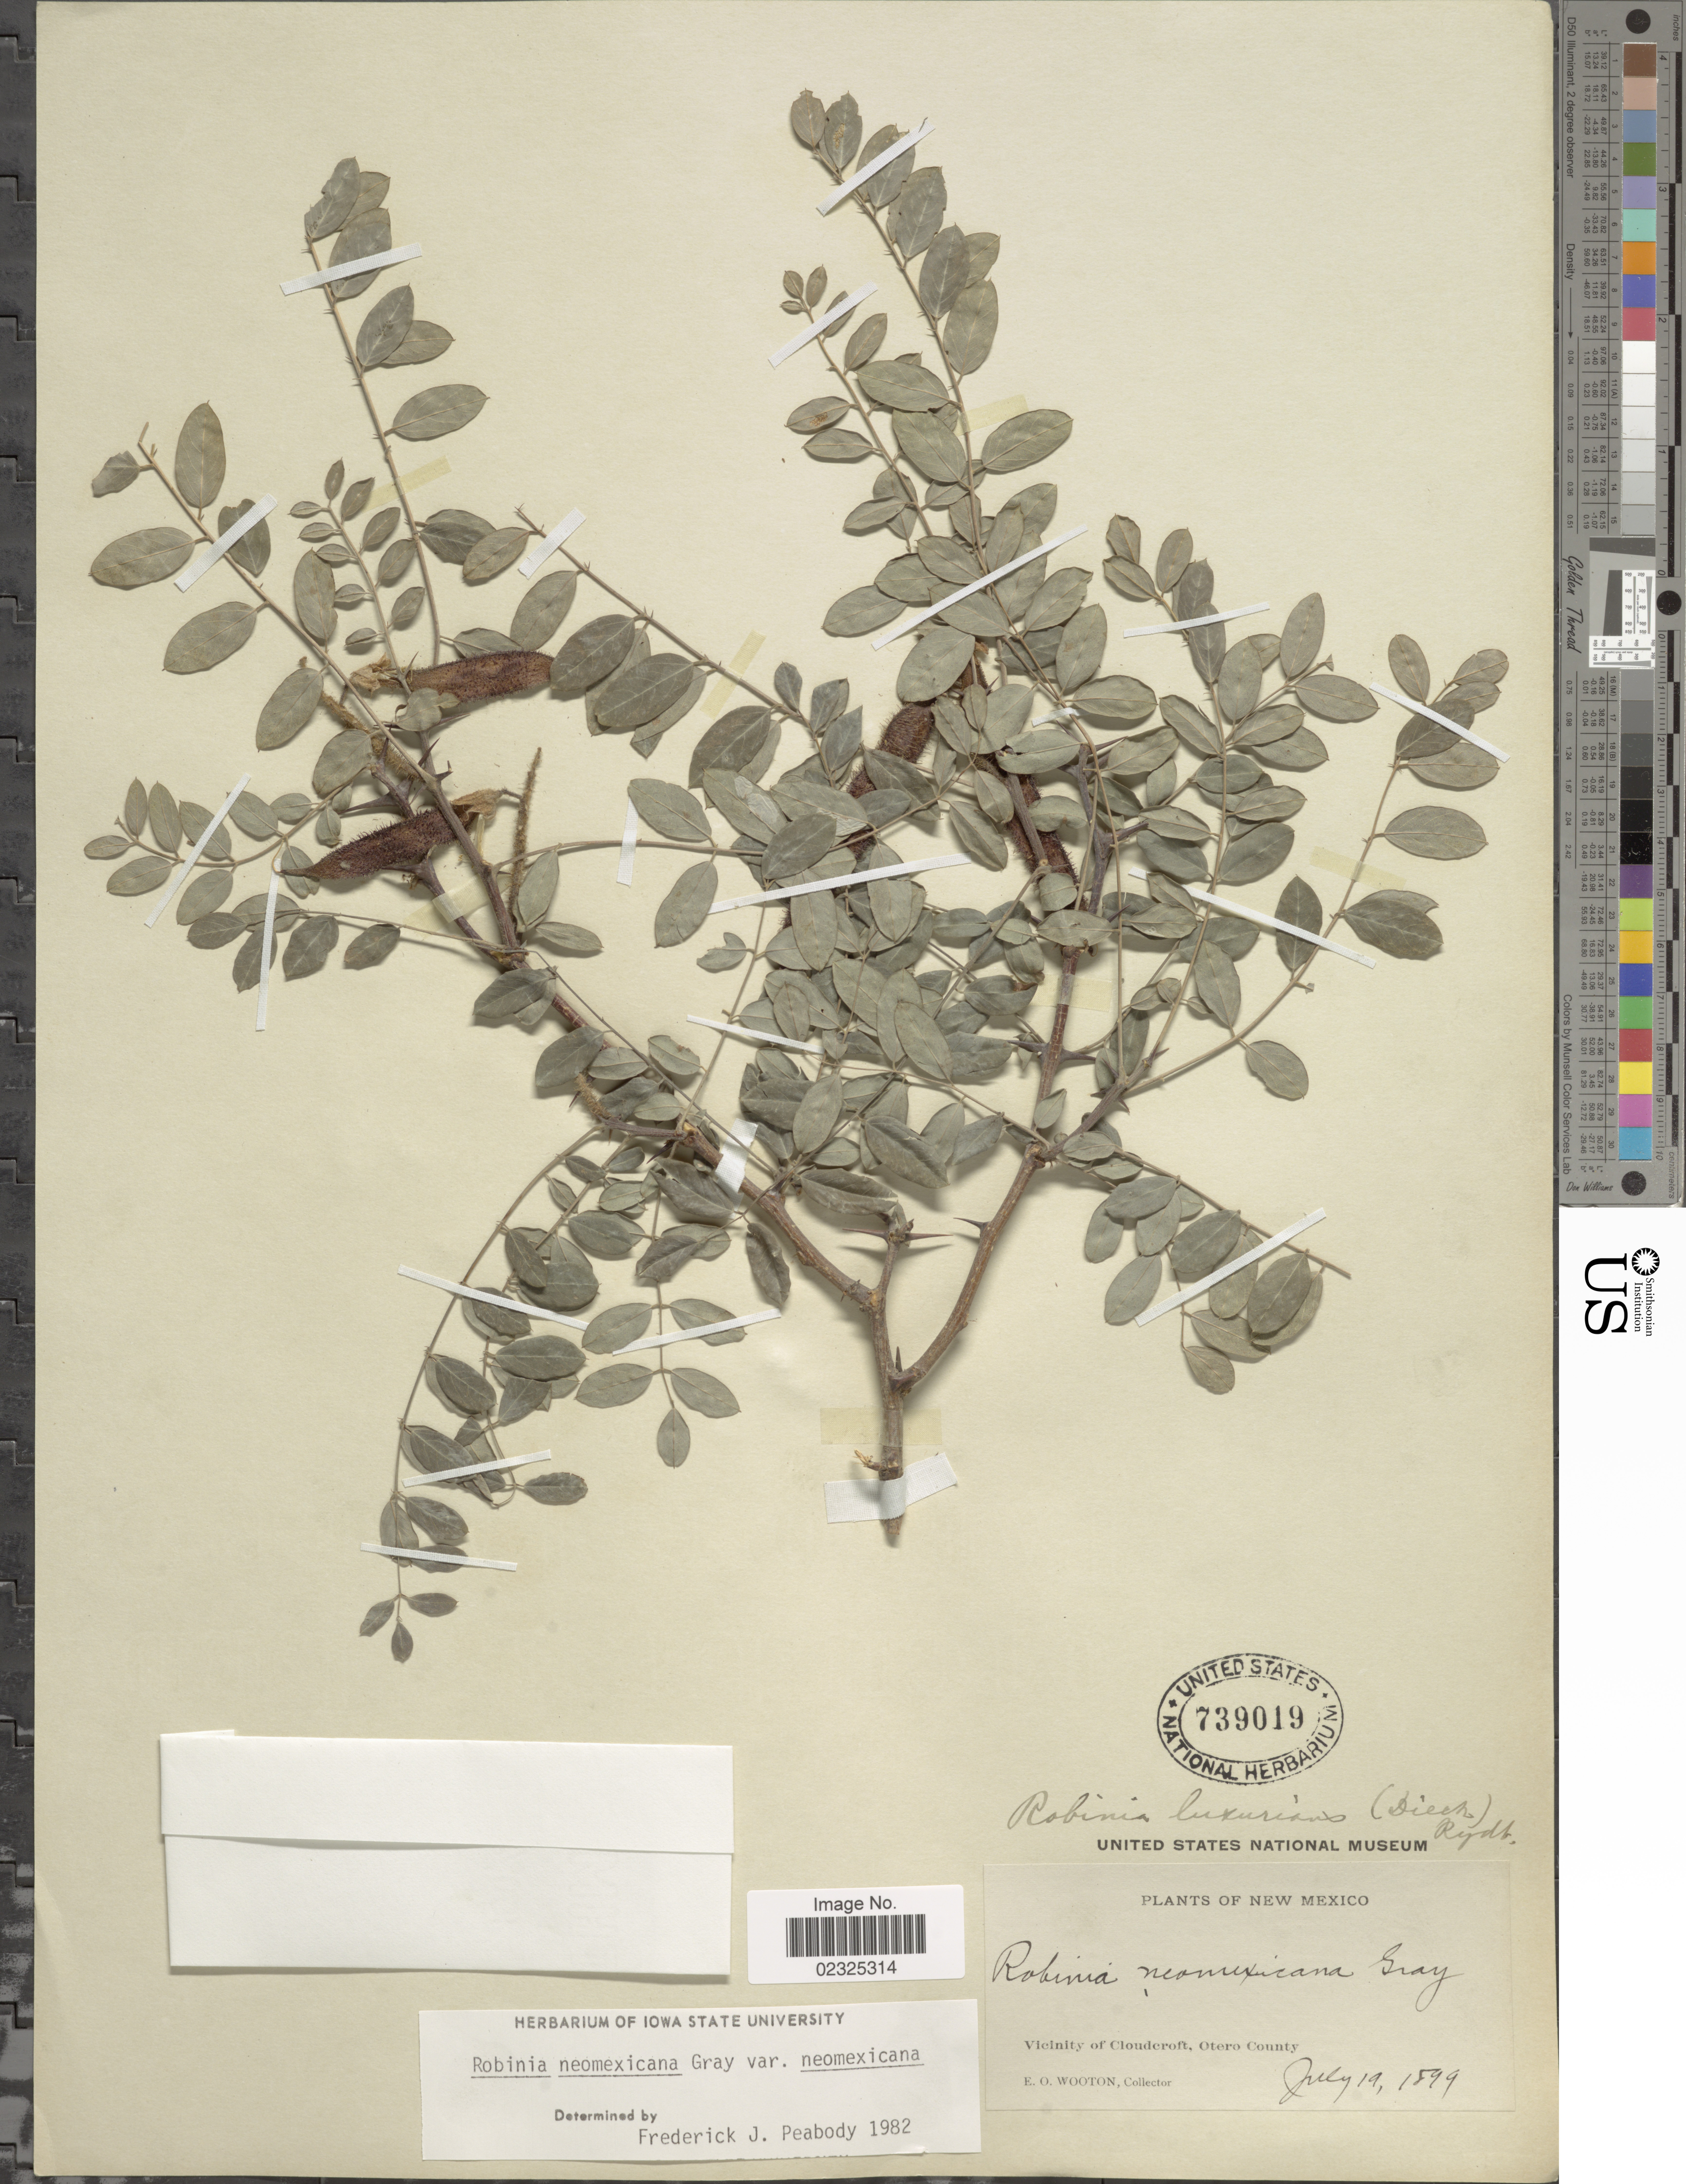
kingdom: Plantae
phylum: Tracheophyta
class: Magnoliopsida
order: Fabales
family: Fabaceae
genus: Robinia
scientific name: Robinia neomexicana var. neomexicana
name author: A. Gray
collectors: E. O. Wooton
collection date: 1899-07-19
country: United States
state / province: New Mexico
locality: Vicinity of Cloudcroft, Otero County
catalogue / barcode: US 739019